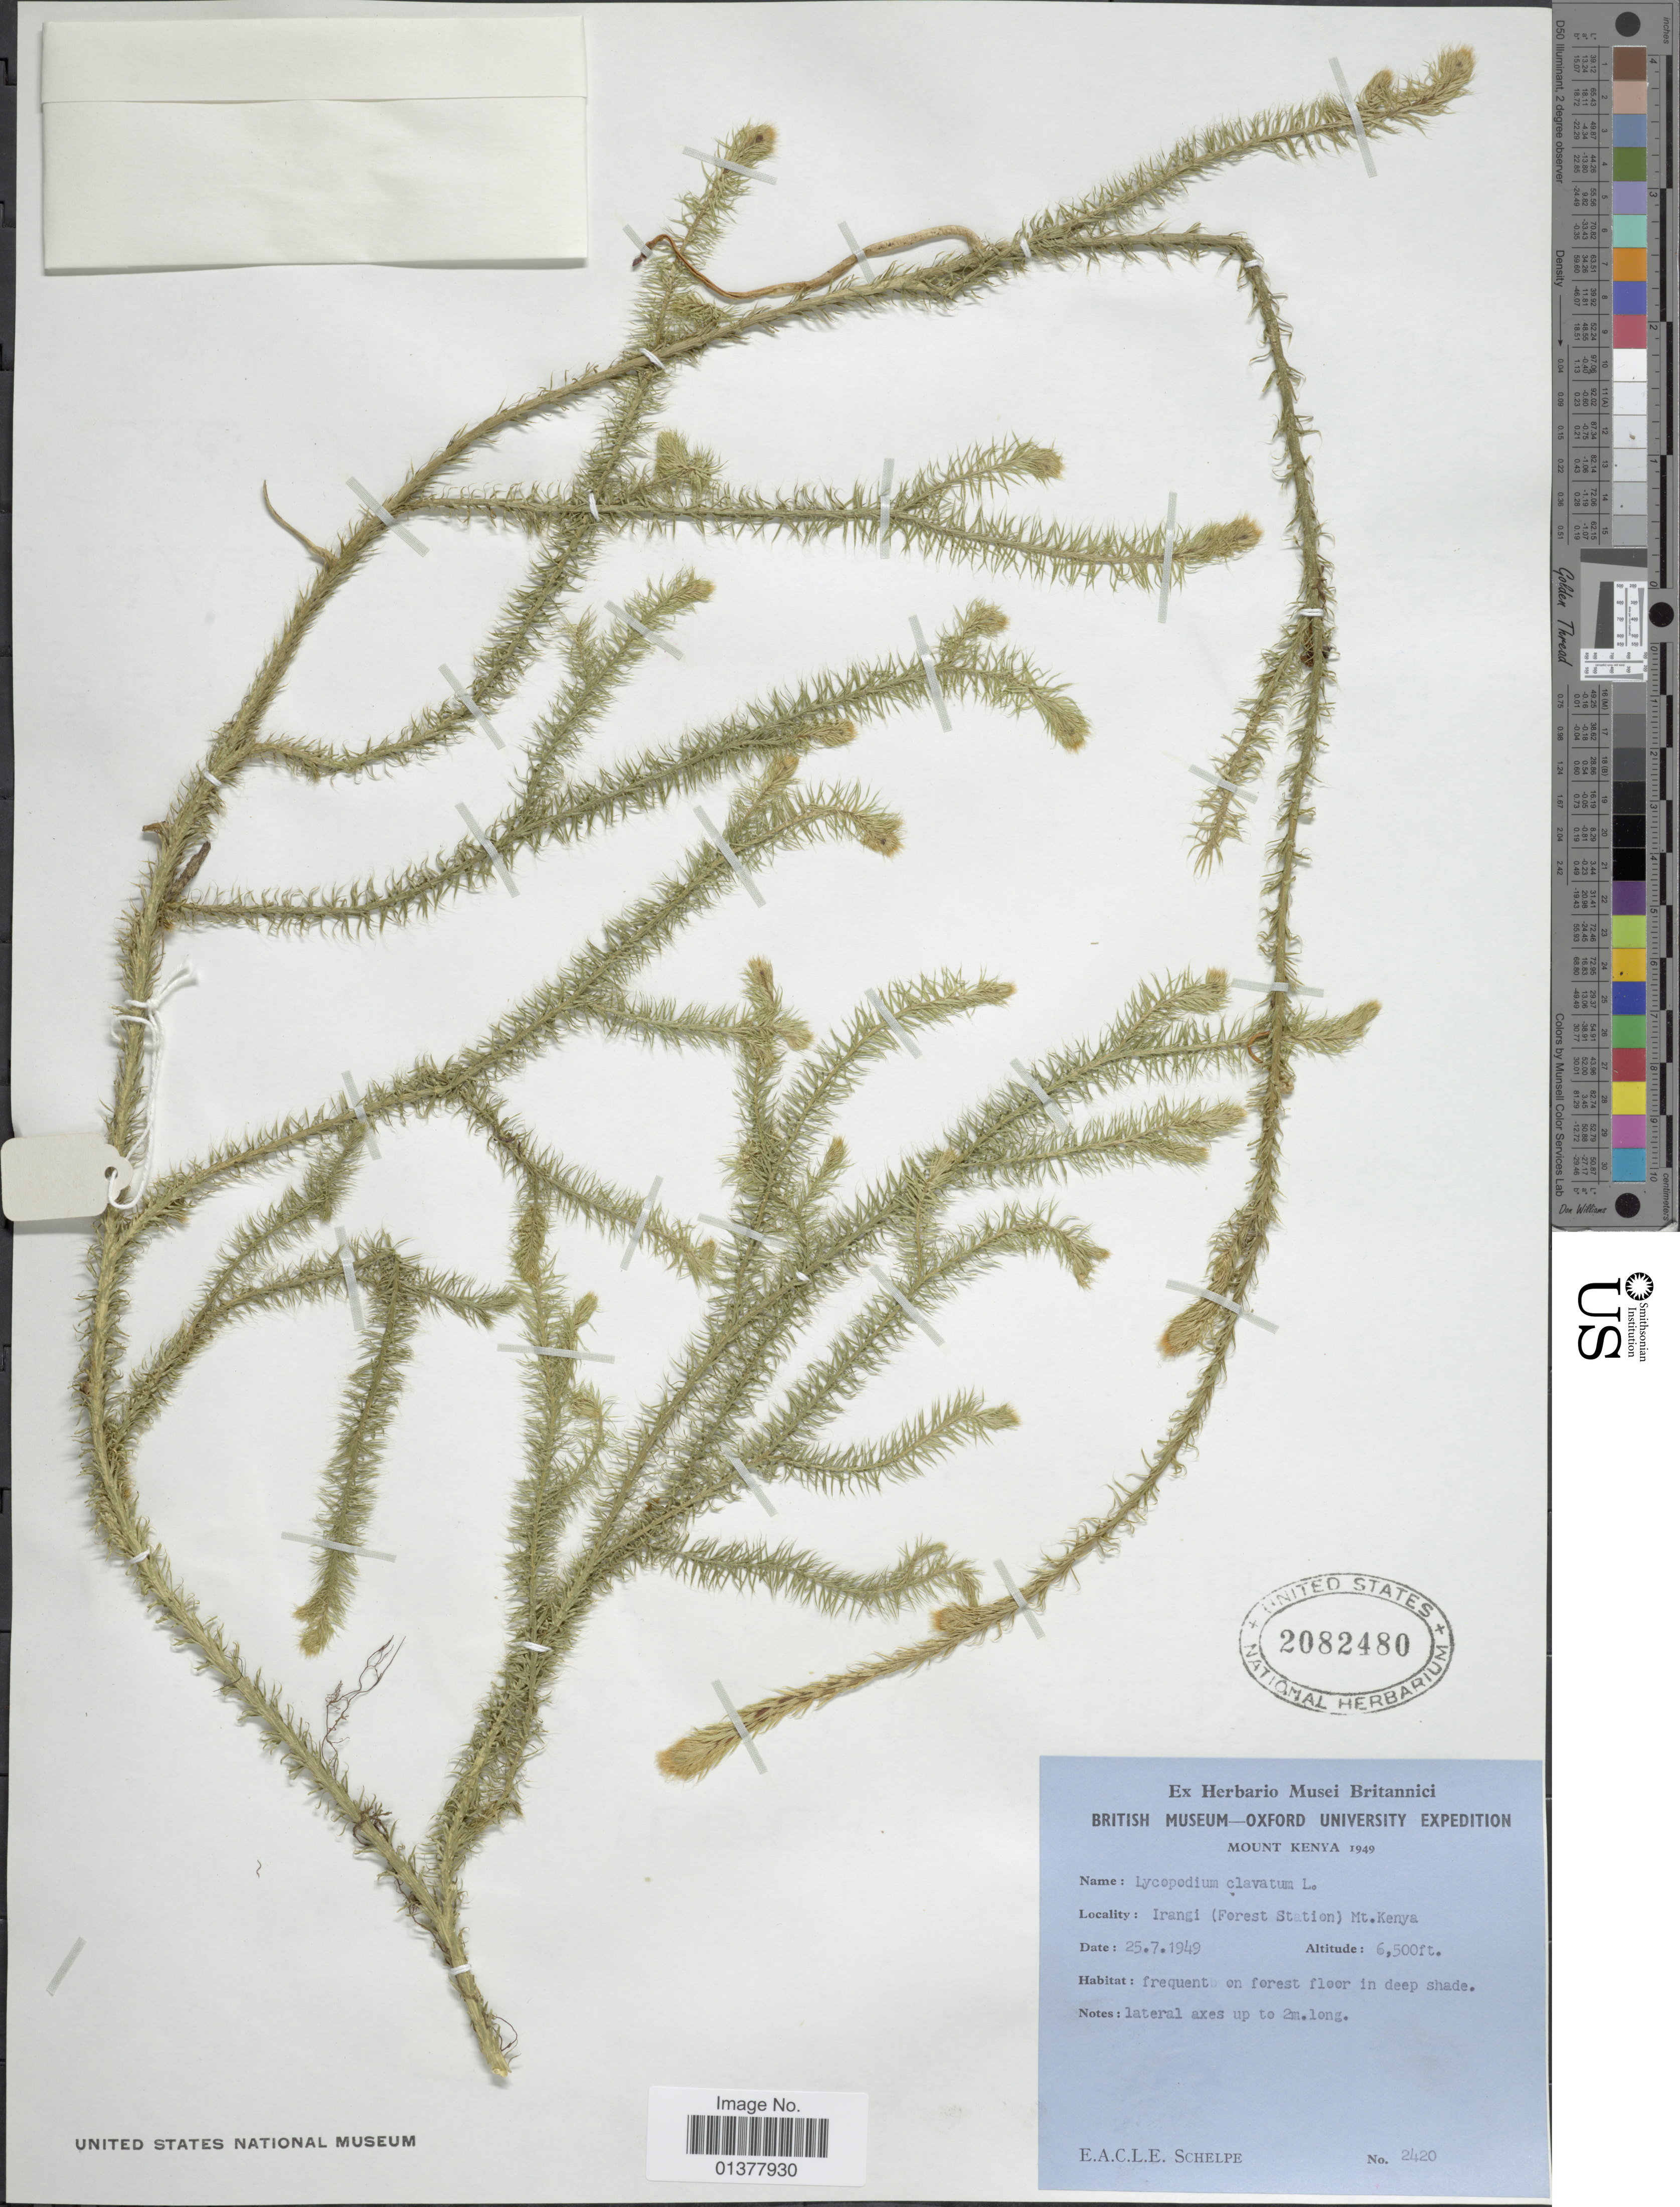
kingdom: Plantae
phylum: Tracheophyta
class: Lycopodiopsida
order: Lycopodiales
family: Lycopodiaceae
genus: Lycopodium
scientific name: Lycopodium clavatum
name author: L.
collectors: E. A. C. L. E. Schelpe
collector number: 2420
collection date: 1949-07-25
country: Kenya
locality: Mount Kenya, Irangi(forest station) Mt. Kenya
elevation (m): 1981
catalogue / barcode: US 2082480